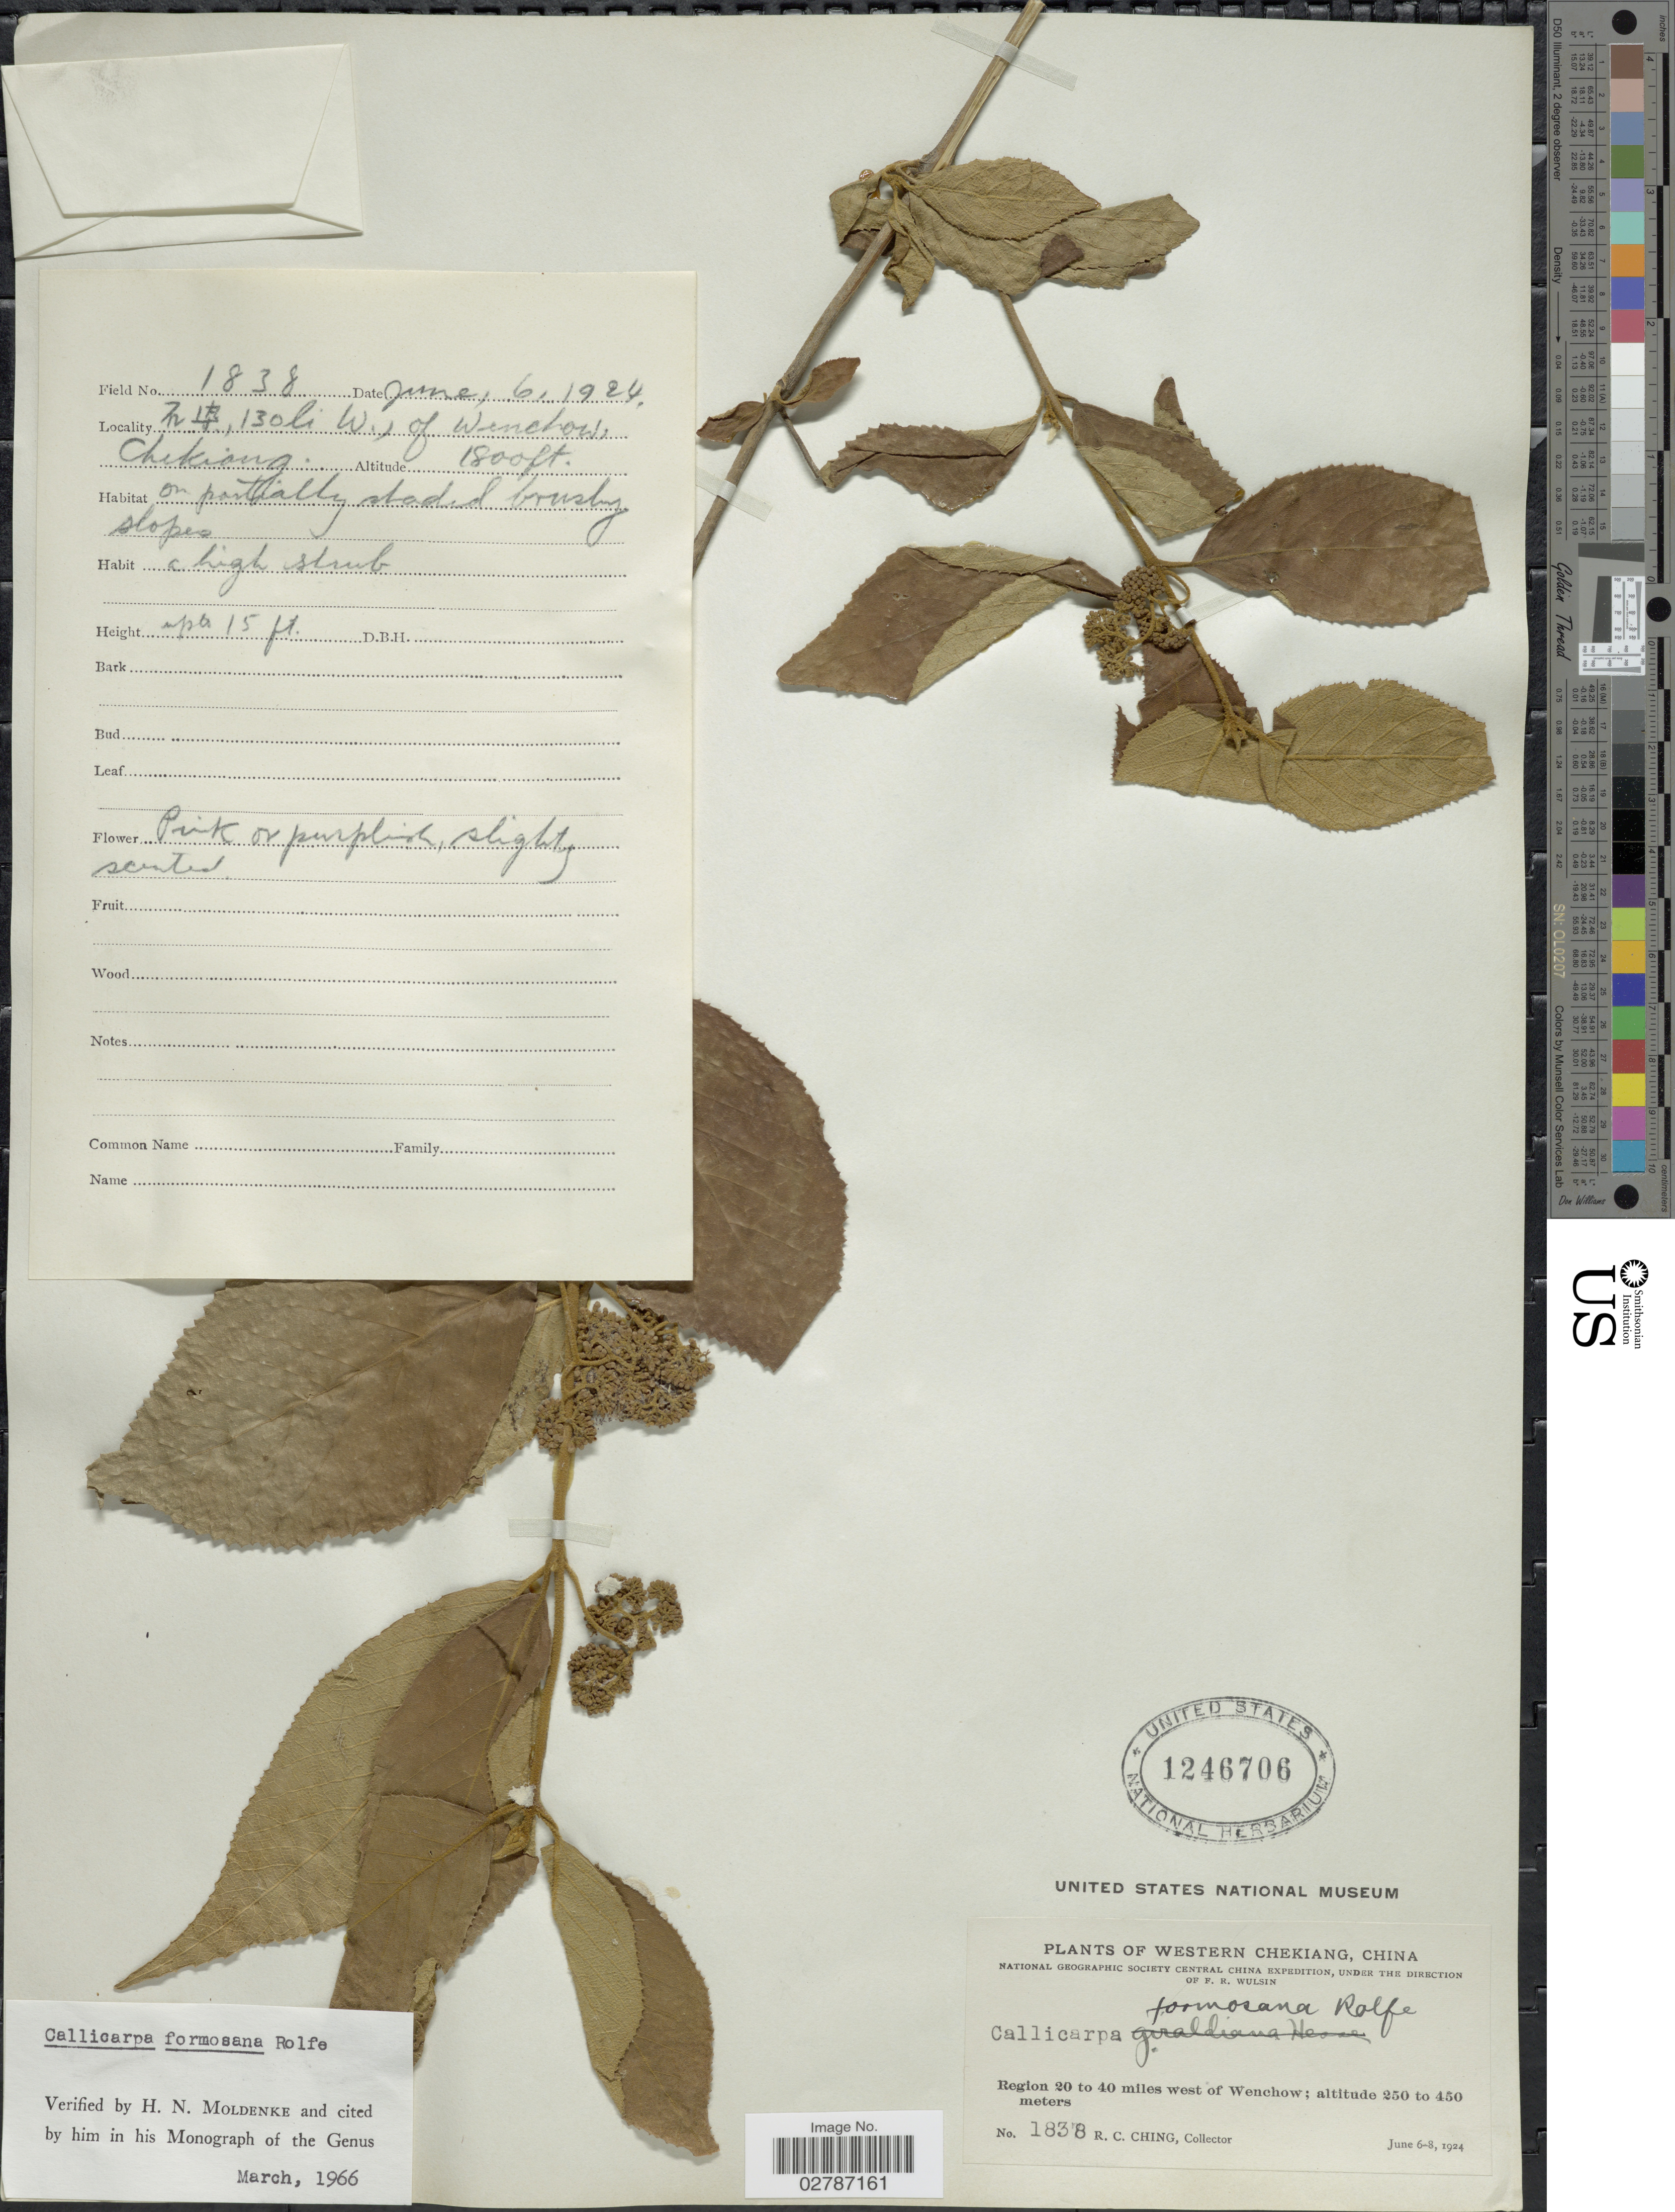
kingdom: Plantae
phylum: Tracheophyta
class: Magnoliopsida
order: Lamiales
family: Lamiaceae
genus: Callicarpa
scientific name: Callicarpa formosana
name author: Rolfe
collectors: R. C. Ching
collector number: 1838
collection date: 1924-06-06/1924-06-08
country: China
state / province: Zhejiang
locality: Western Chekiang. Region 20 to 40 miles west of Wenchow.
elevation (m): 250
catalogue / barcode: US 1246706